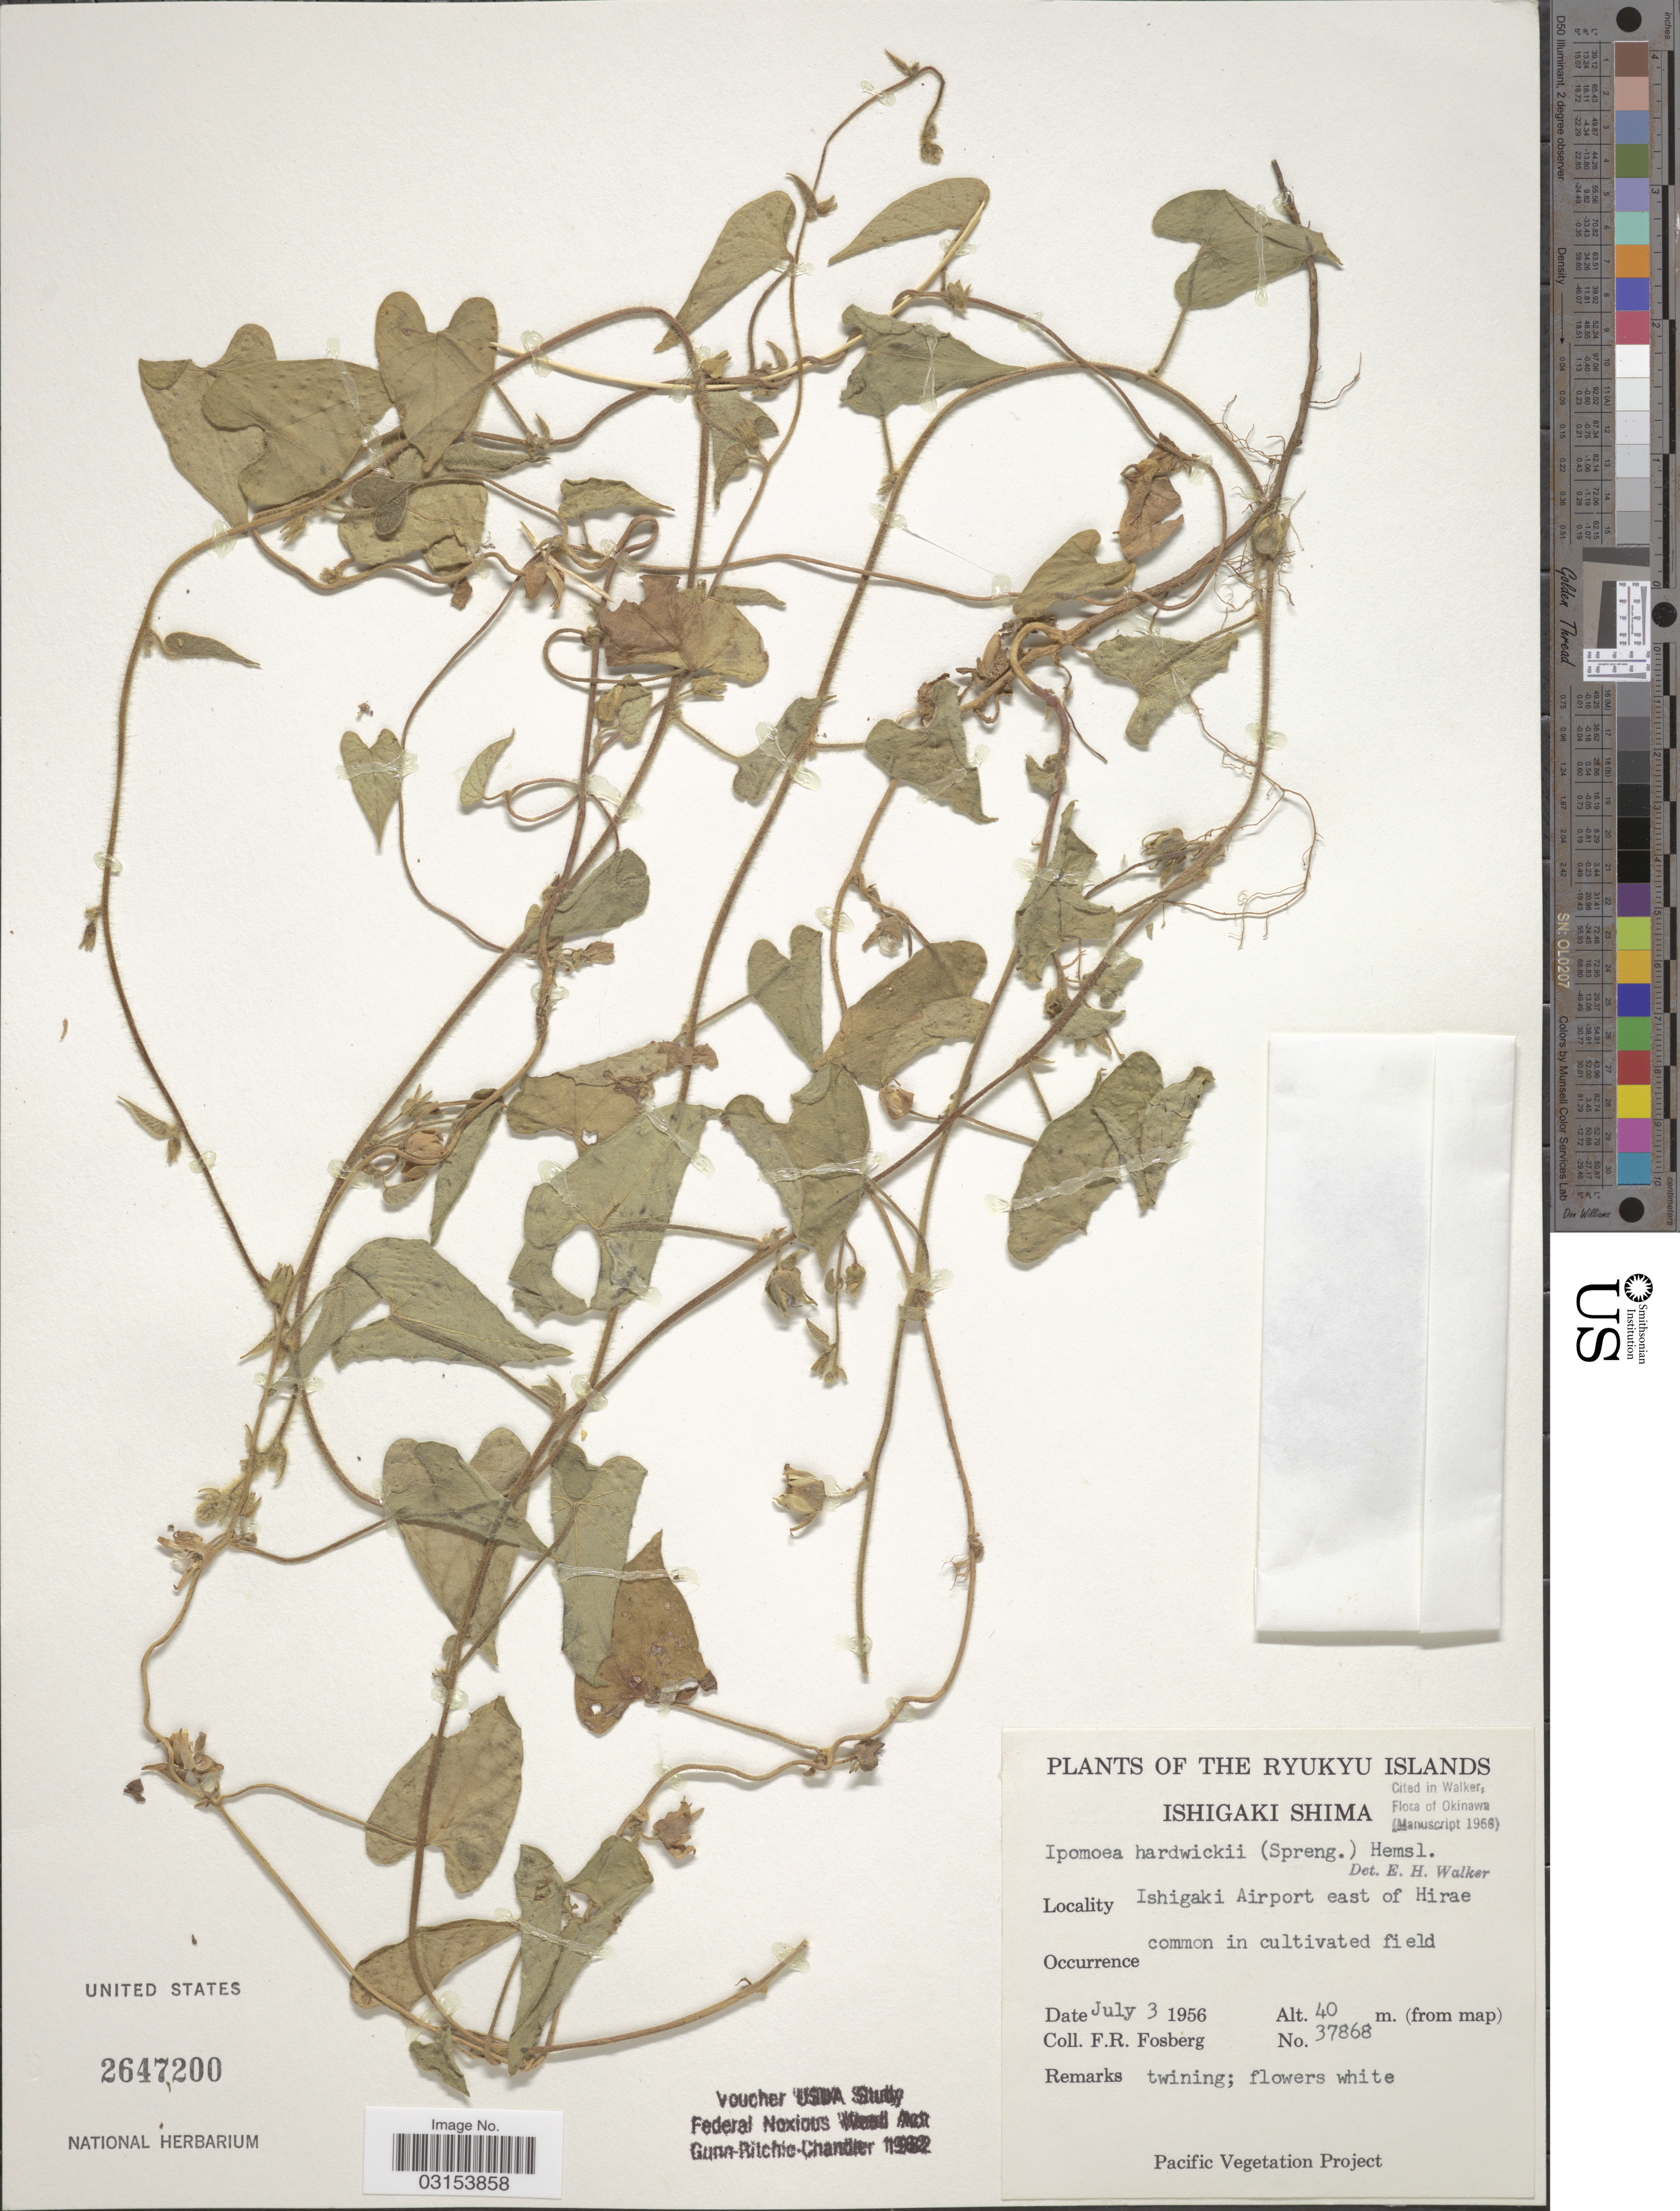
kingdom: Plantae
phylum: Tracheophyta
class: Magnoliopsida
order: Solanales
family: Convolvulaceae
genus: Ipomoea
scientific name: Ipomoea hardwickii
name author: Hemsl.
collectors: F. R. Fosberg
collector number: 37868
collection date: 1956-07-03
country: Japan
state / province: Okinawa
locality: Ryukyu Islands. Ishigaki Shima. Ishigaki Airport east of Hirae.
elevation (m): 40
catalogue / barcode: US 2647200